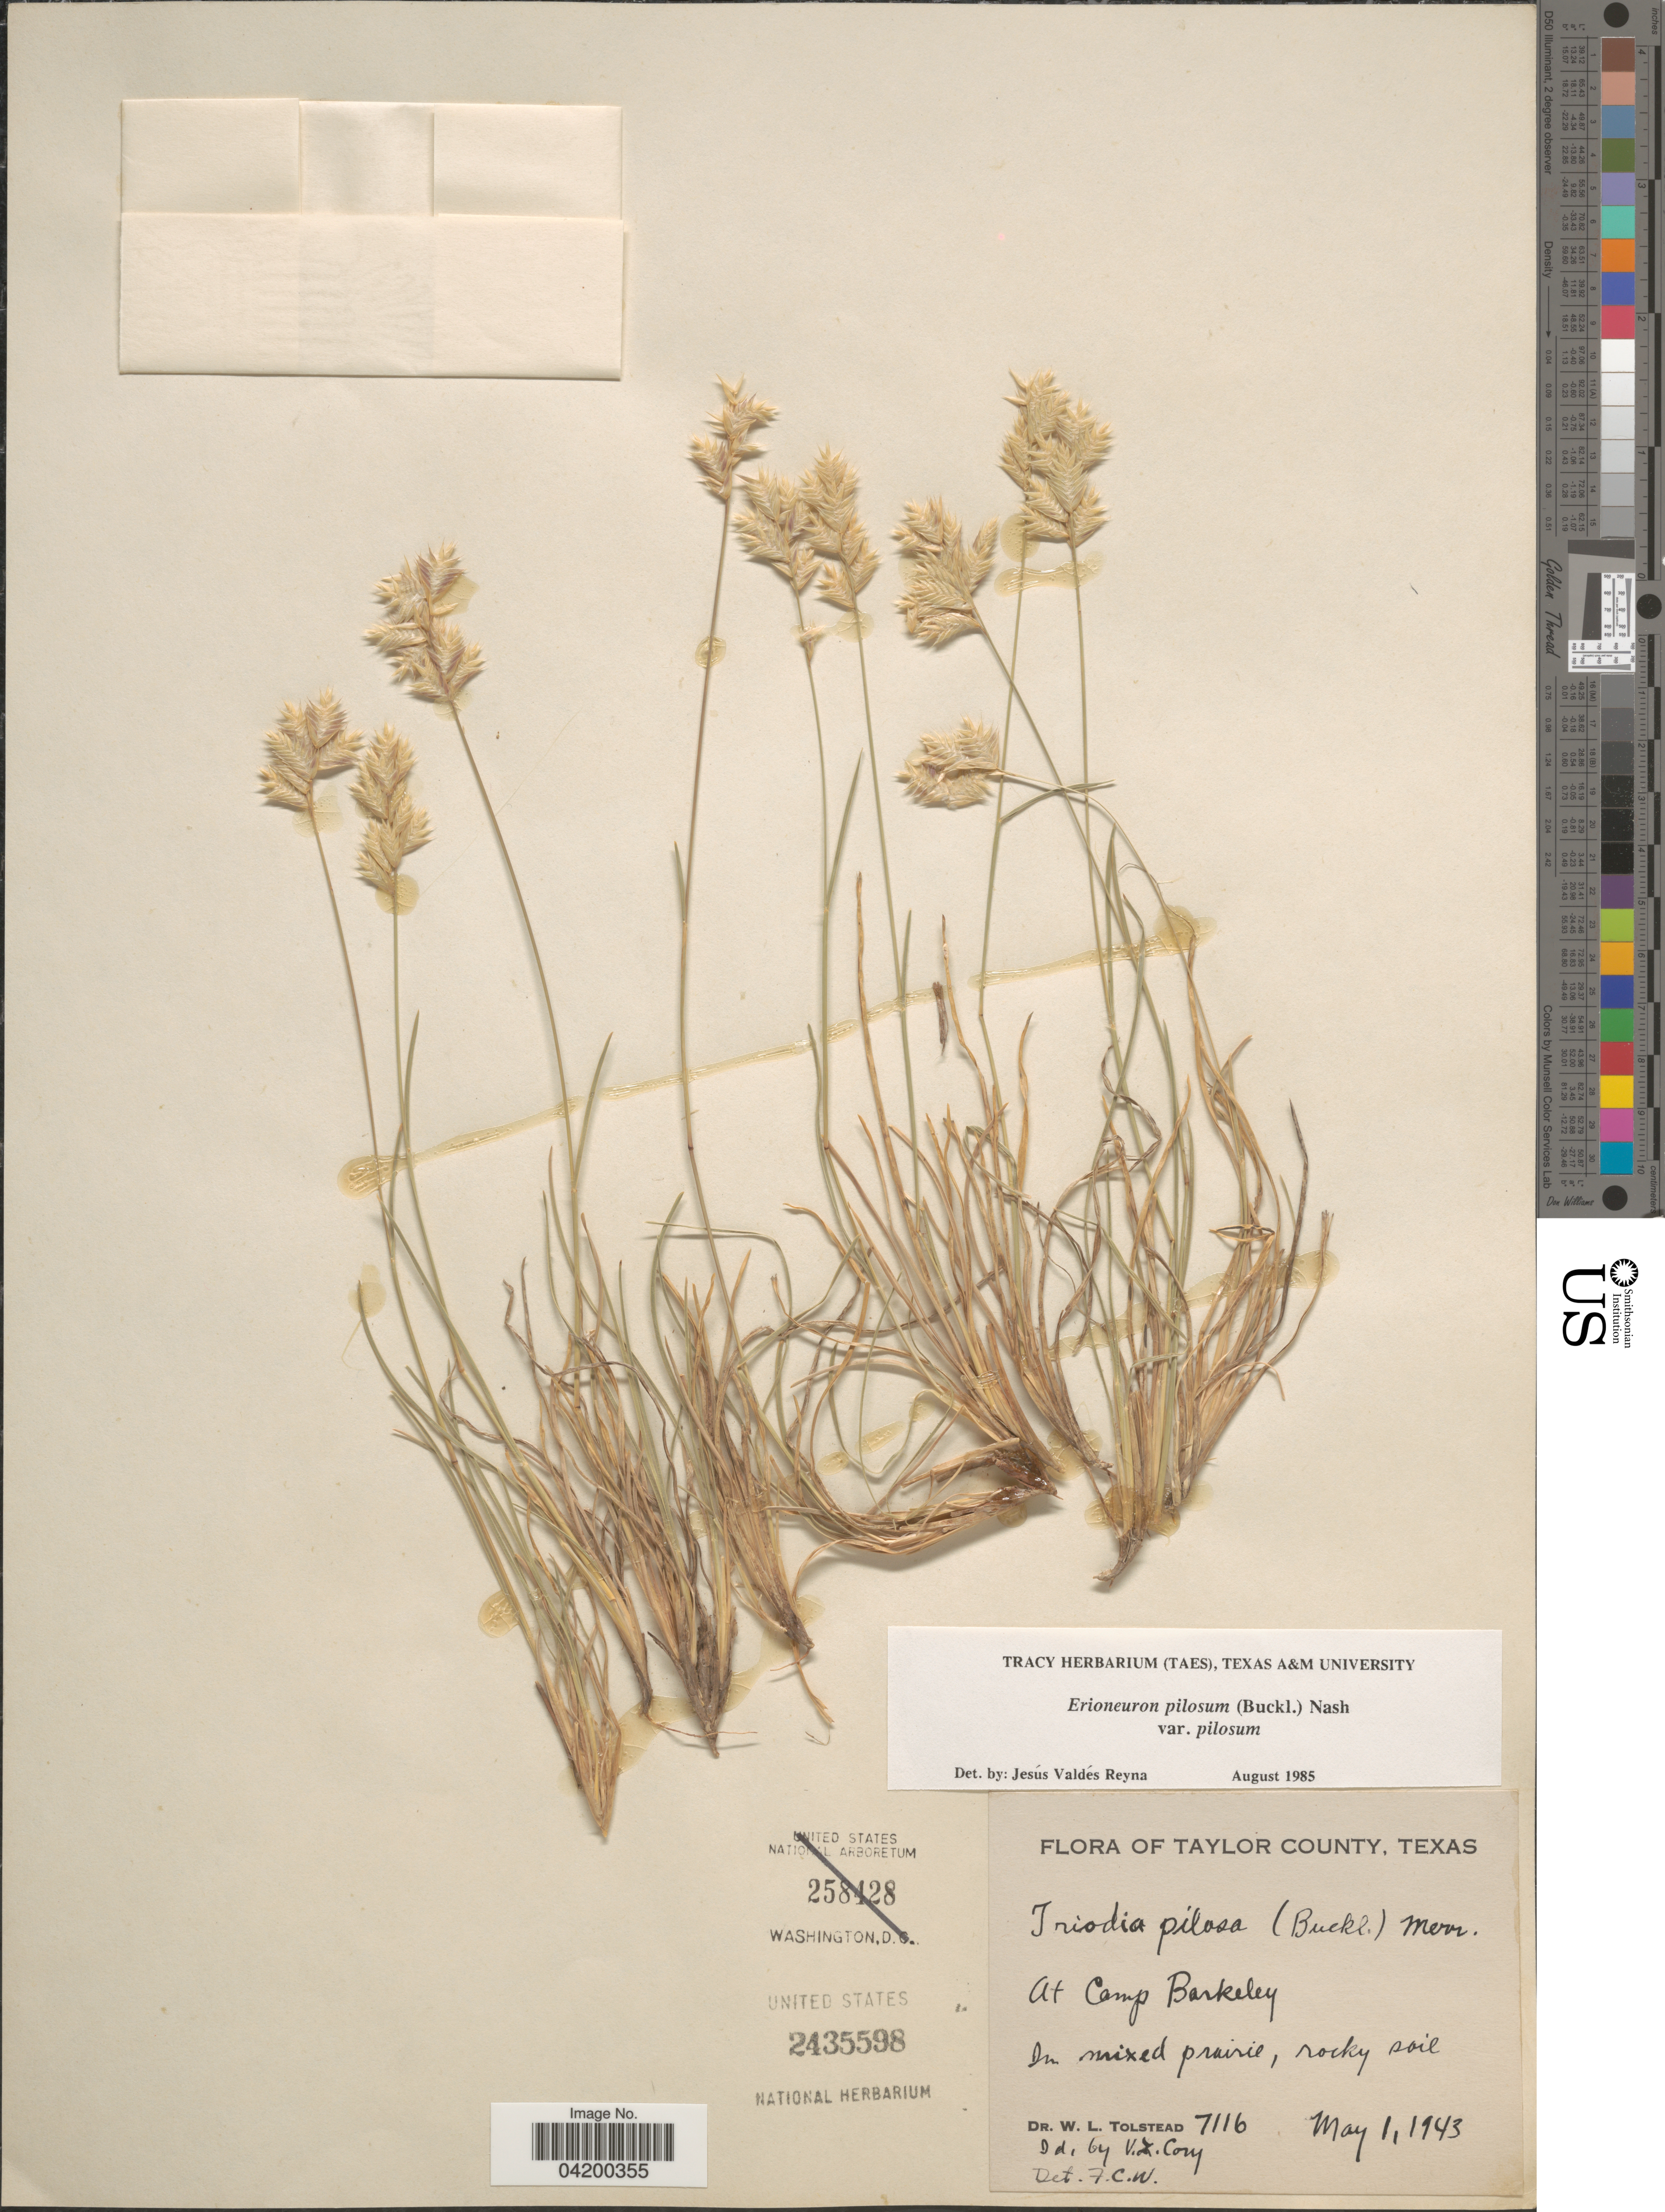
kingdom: Plantae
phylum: Tracheophyta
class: Liliopsida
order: Poales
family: Poaceae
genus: Erioneuron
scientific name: Erioneuron pilosum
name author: (Buckley) Nash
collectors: W. Tolstead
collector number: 7116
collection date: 1943-05-01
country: United States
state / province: Texas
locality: Taylor County. At Camp Barkeley.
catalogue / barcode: US 2435598